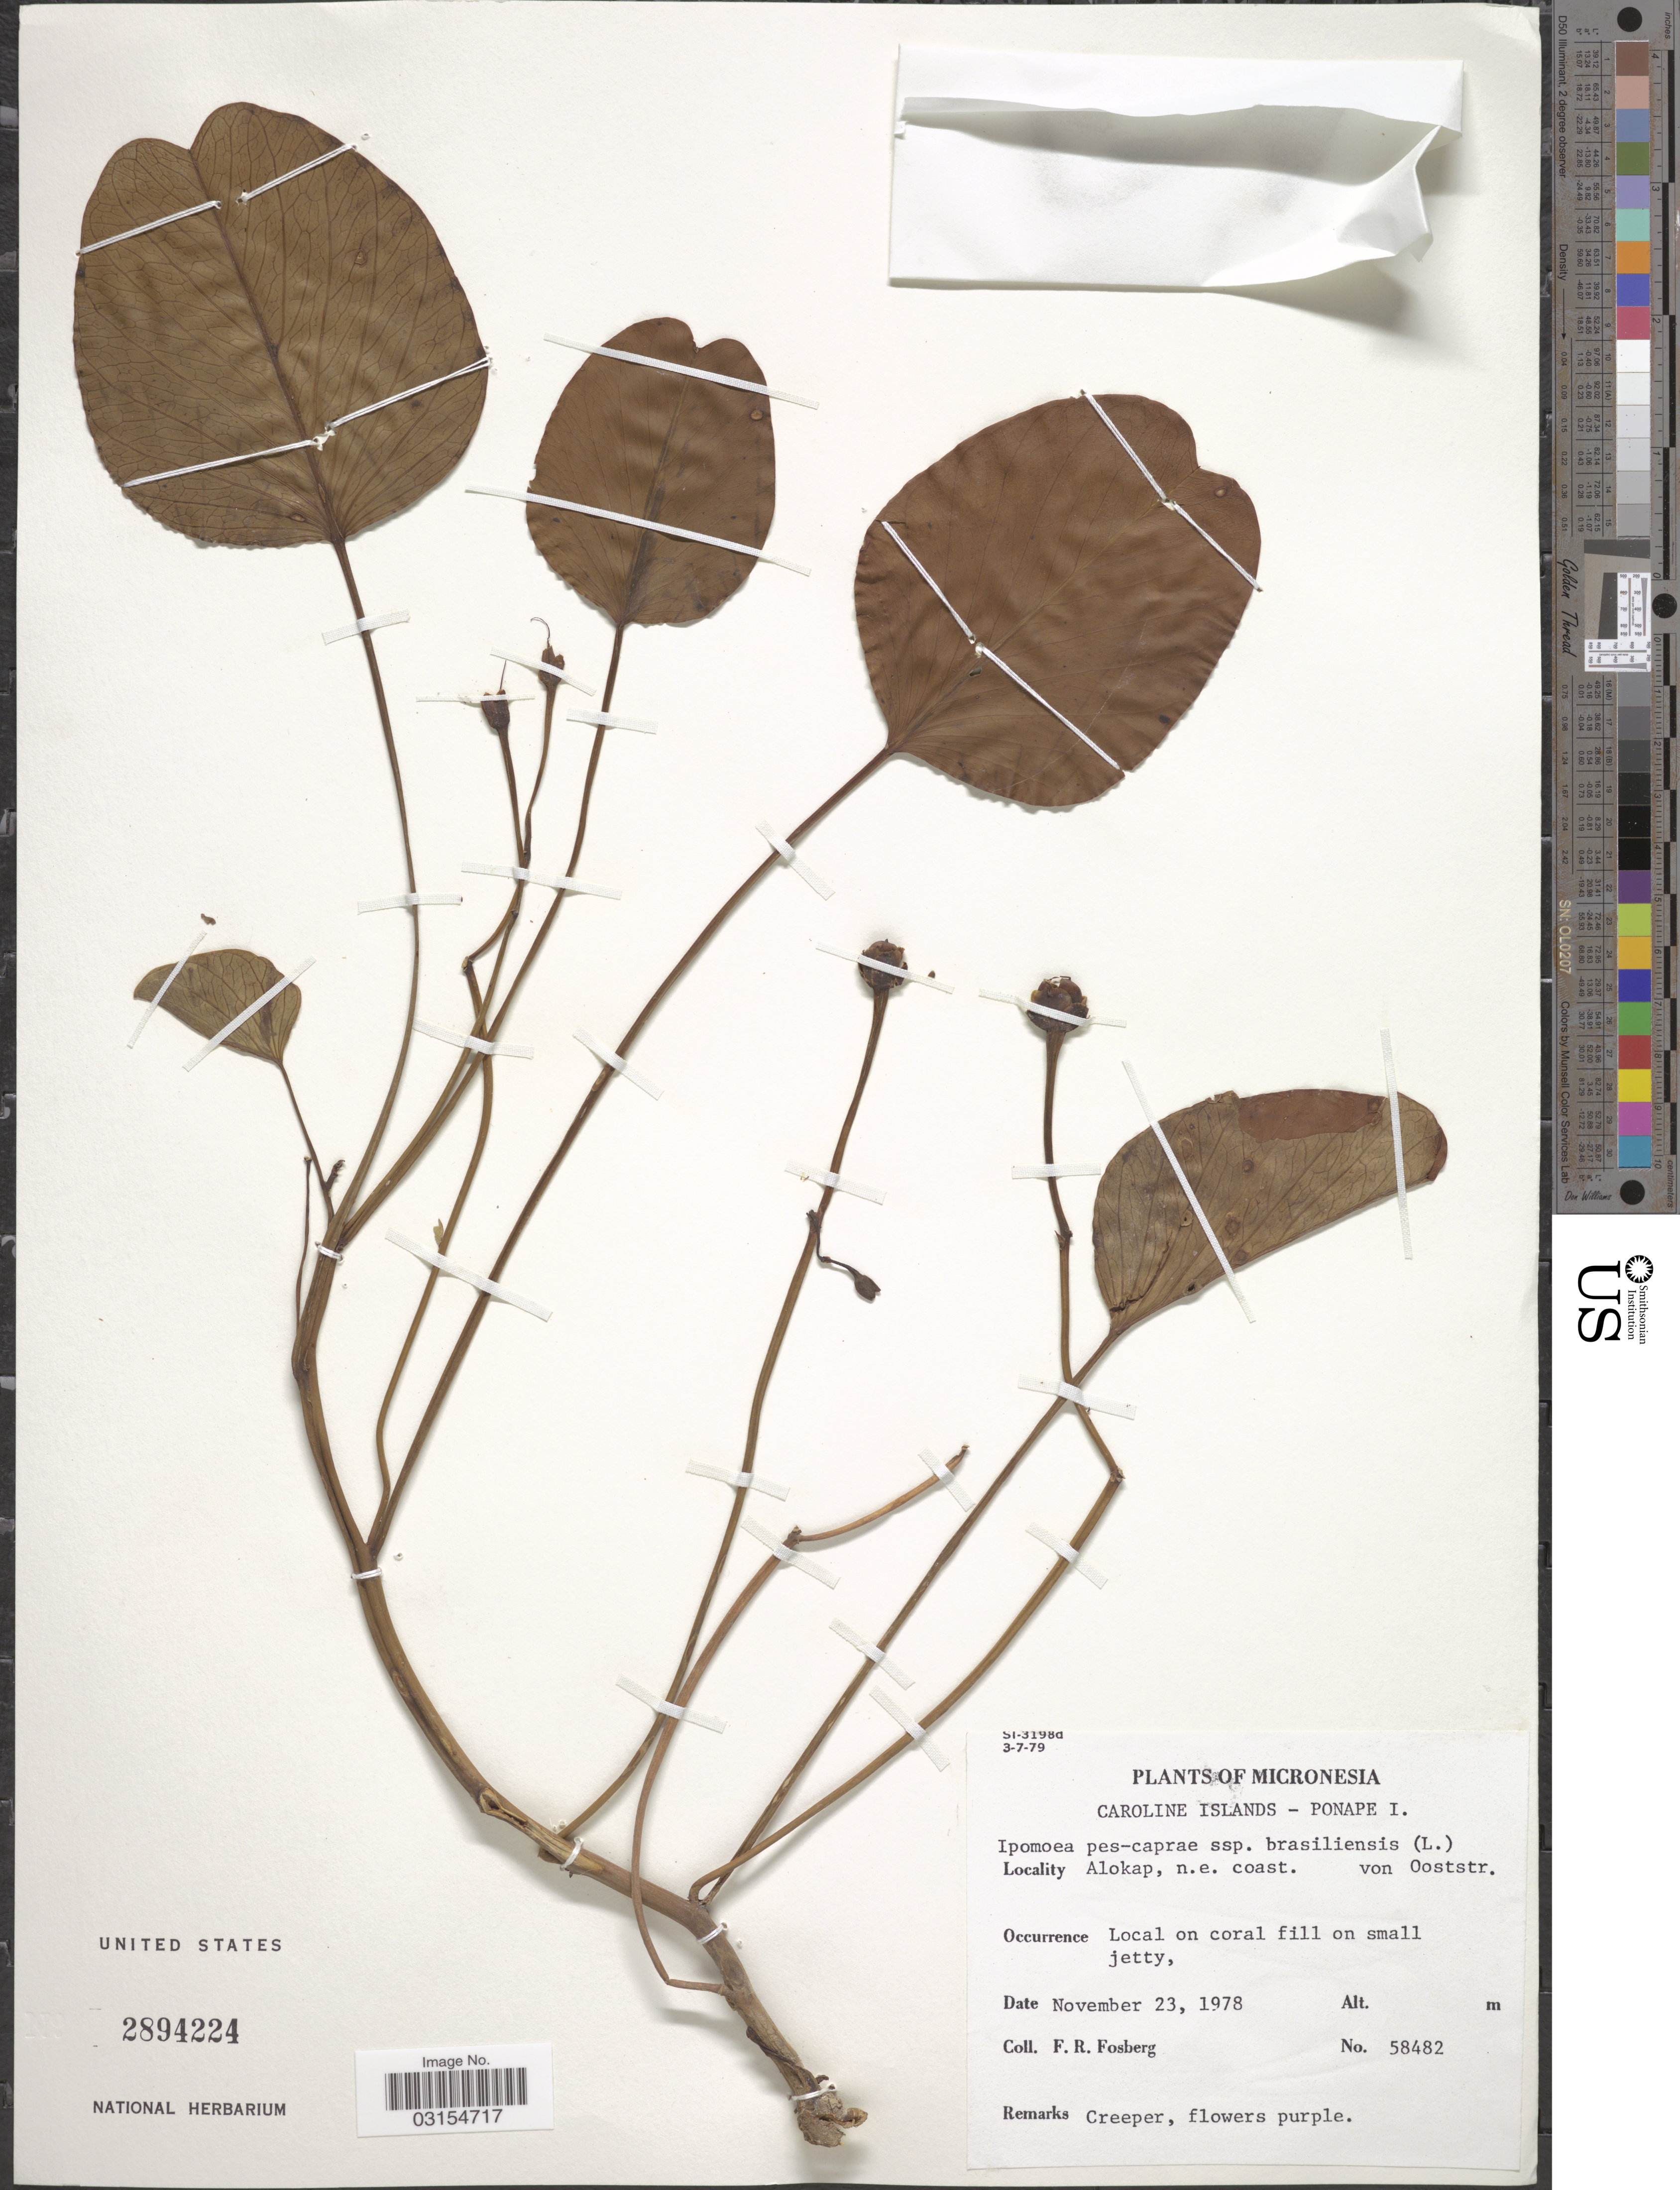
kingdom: Plantae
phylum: Tracheophyta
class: Magnoliopsida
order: Solanales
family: Convolvulaceae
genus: Ipomoea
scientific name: Ipomoea pes-caprae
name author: (L.) R. Br.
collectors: F. R. Fosberg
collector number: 58482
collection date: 1978-11-23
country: Micronesia, Federated States of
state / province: Pohnpei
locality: Micronesia, Caroline Islands - Ponape I., Alokap, n.e. coast.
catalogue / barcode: US 2894224